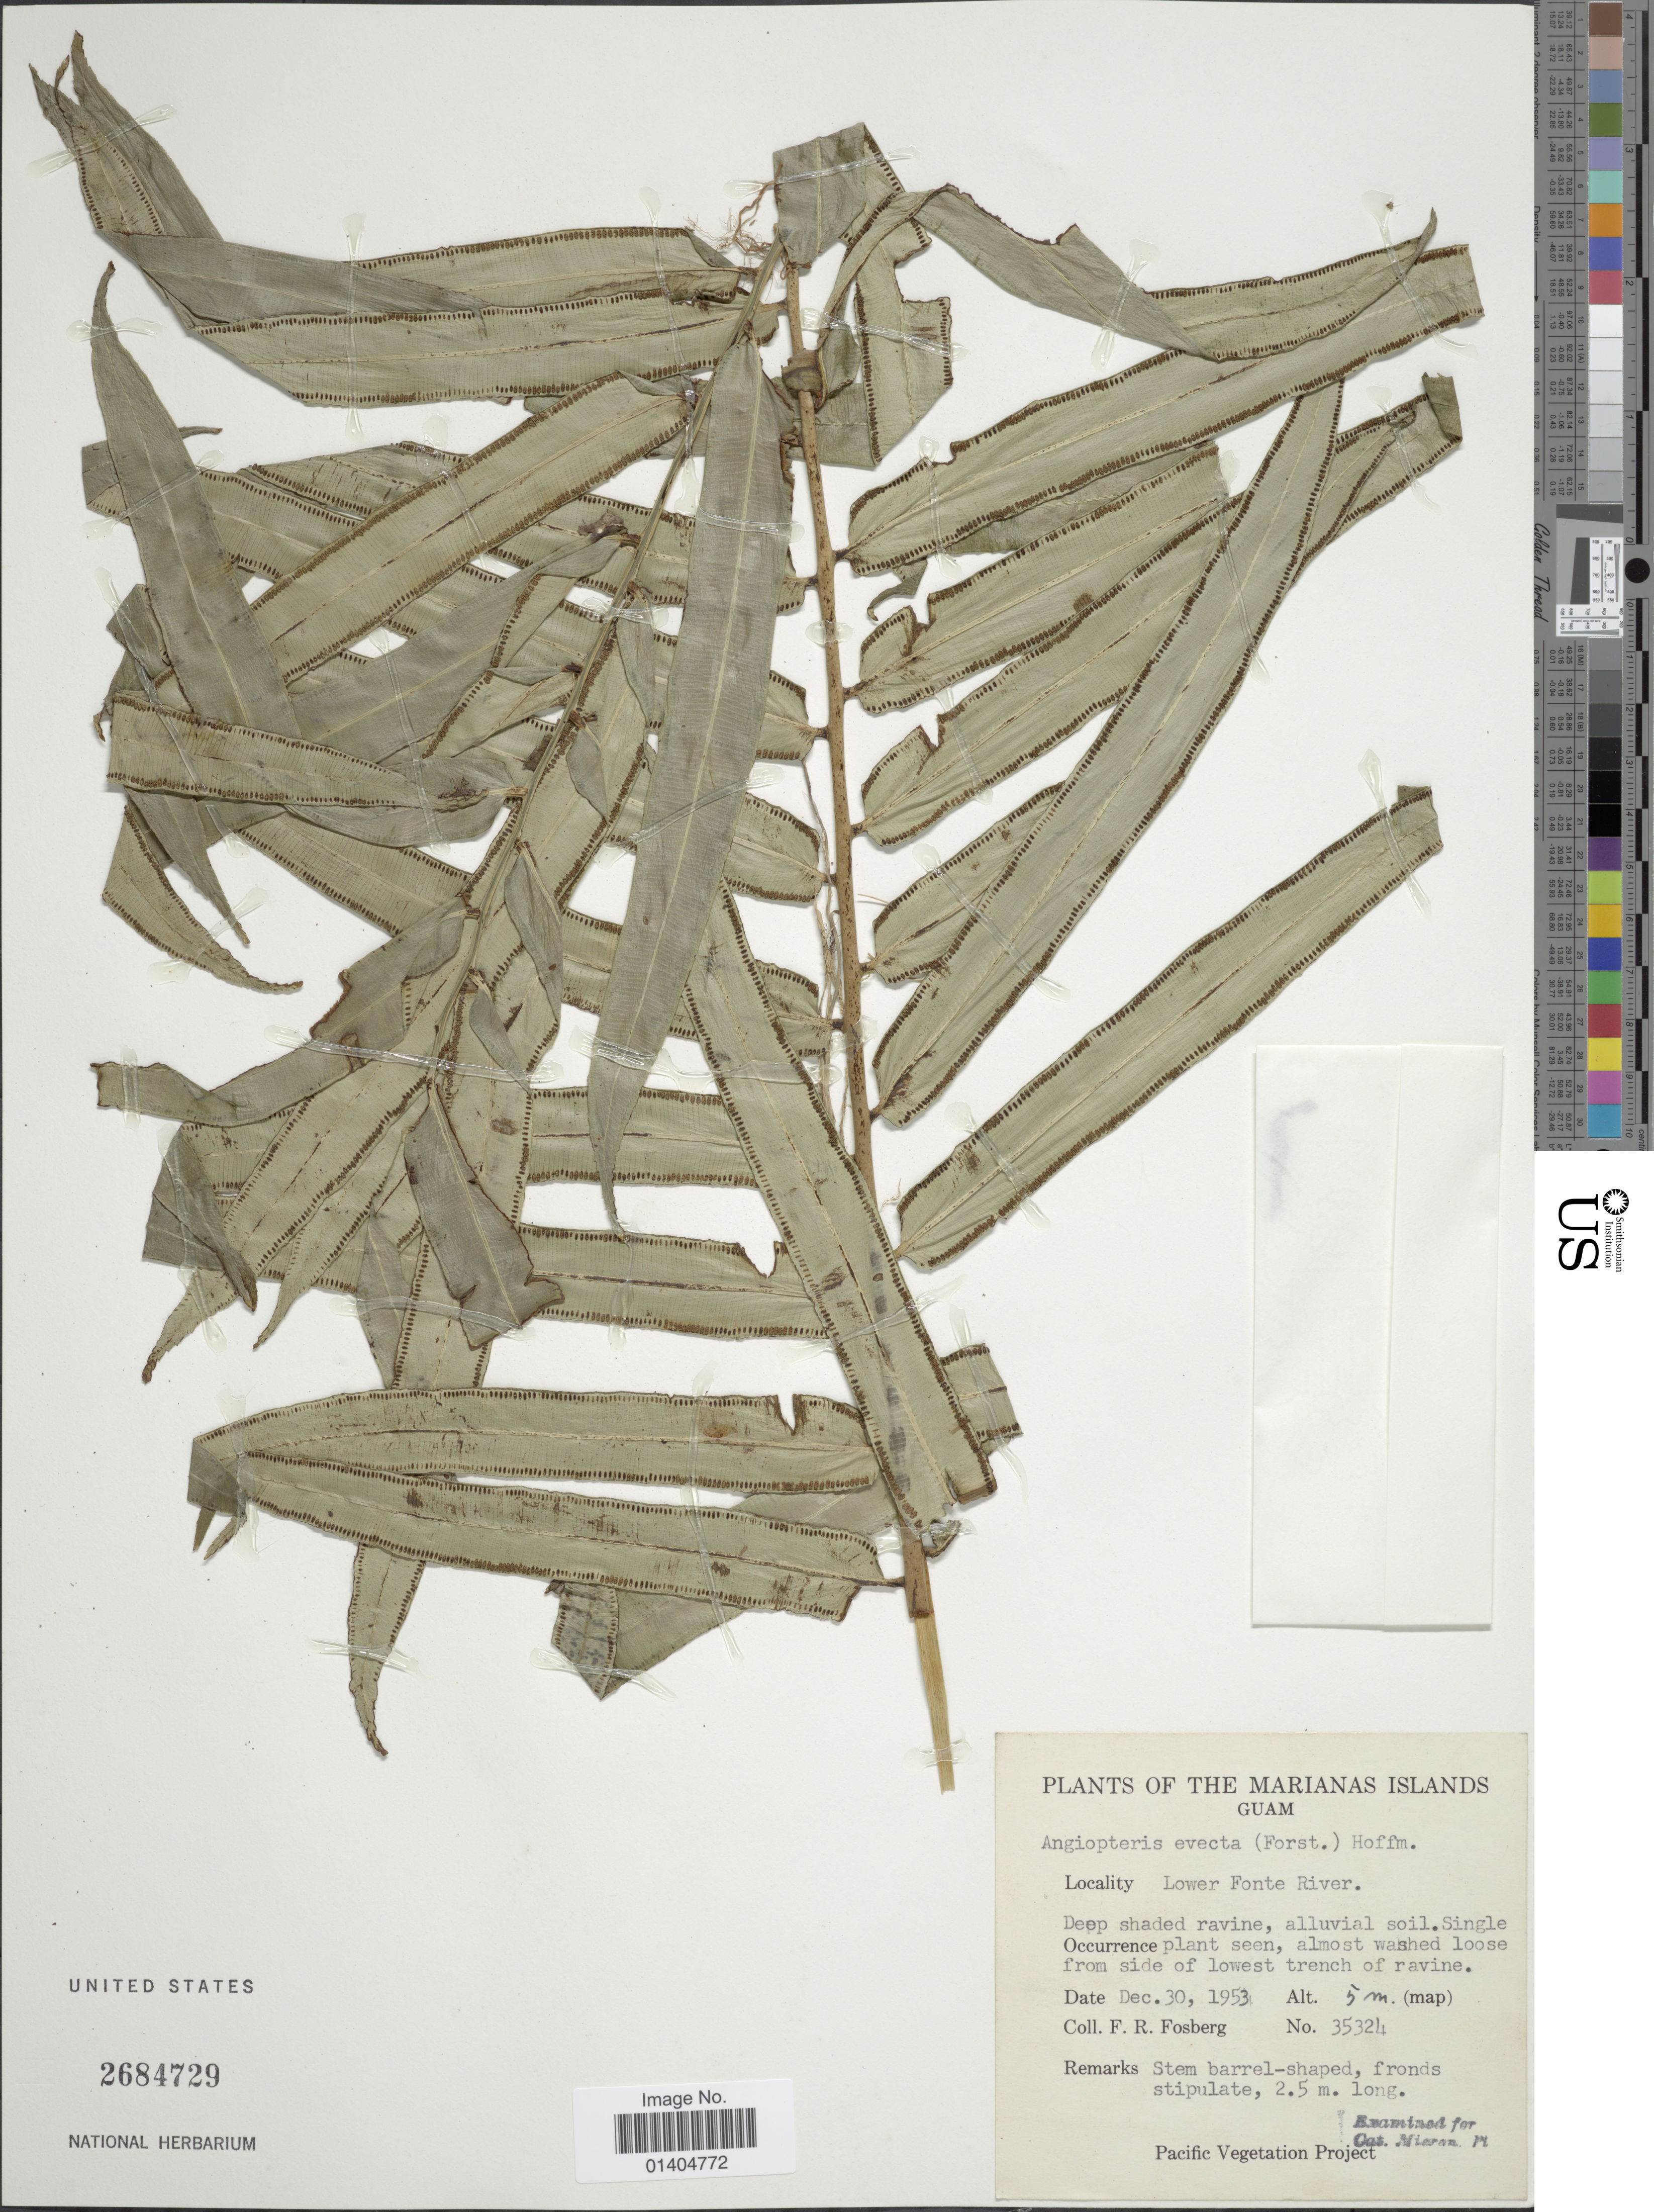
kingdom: Plantae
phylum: Tracheophyta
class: Polypodiopsida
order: Marattiales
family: Marattiaceae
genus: Angiopteris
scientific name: Angiopteris evecta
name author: (G. Forst.) Hoffm.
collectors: F. R. Fosberg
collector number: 35324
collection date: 1953-12-30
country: Guam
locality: The Marianas Islands Guam Lower Finte River. Deep shaded ravine, alluvial soil.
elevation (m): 5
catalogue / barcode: US 2684729